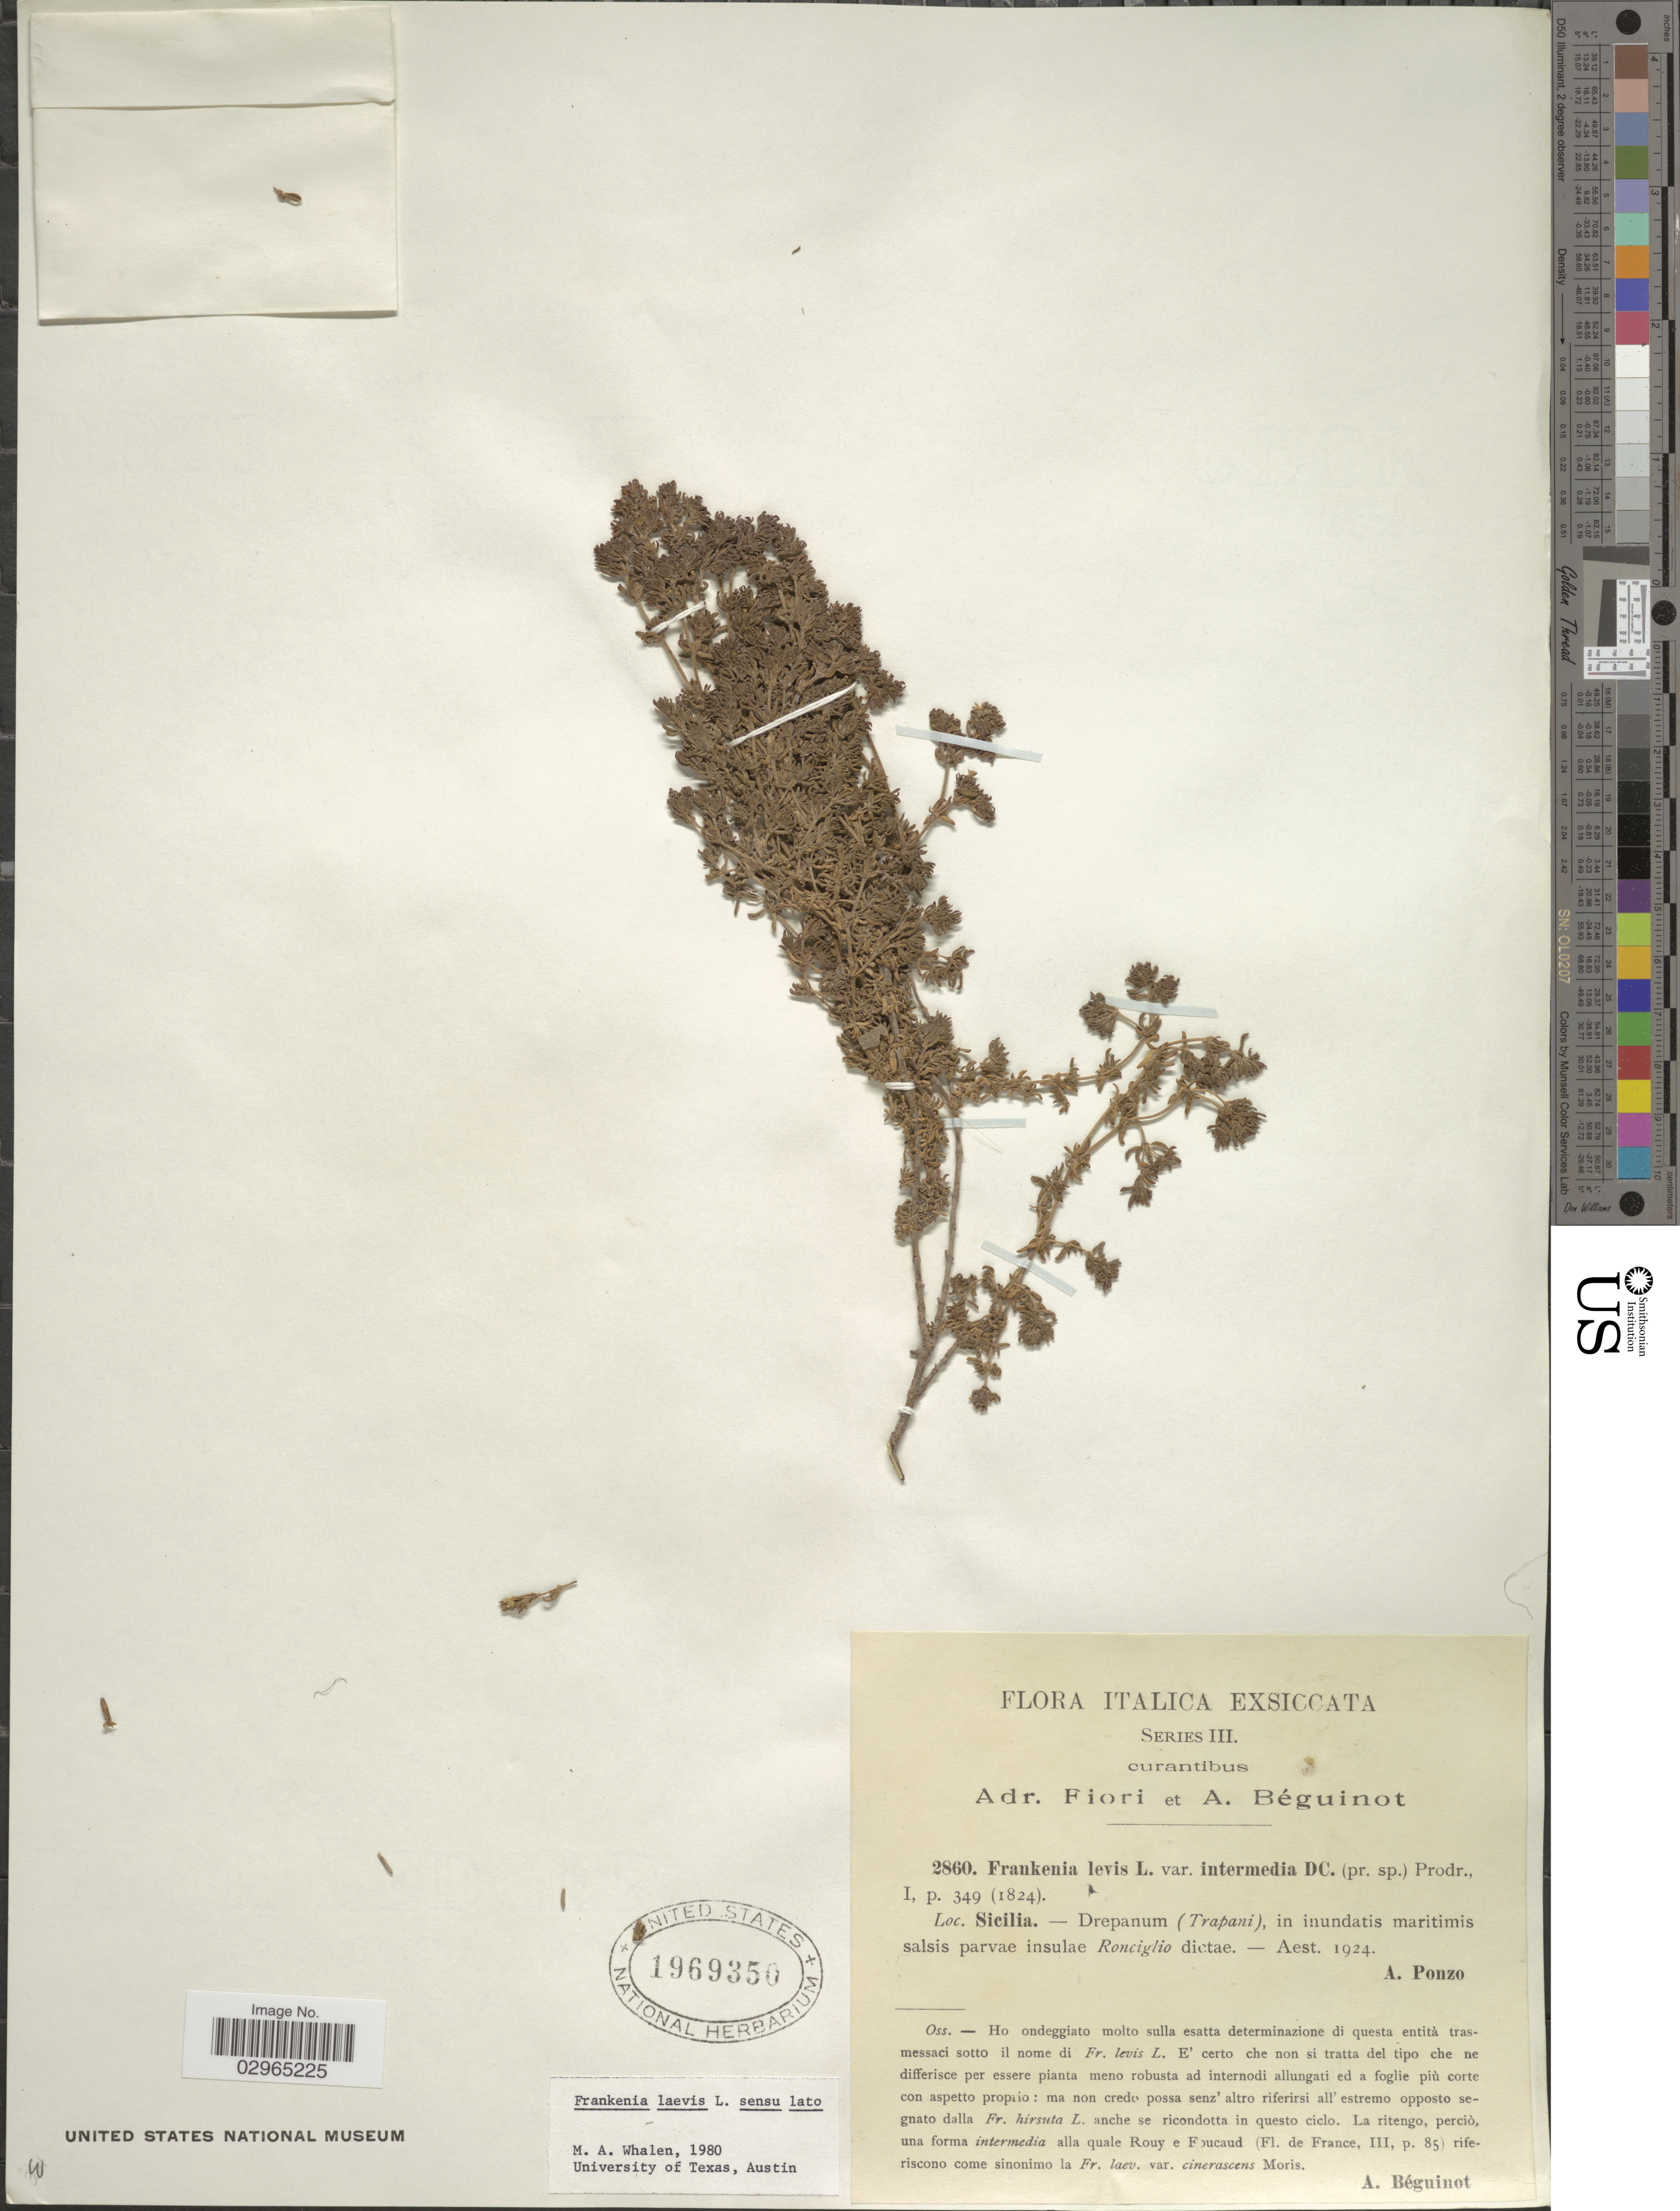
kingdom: Plantae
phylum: Tracheophyta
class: Magnoliopsida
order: Caryophyllales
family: Frankeniaceae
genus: Frankenia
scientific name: Frankenia laevis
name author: L.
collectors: A. Ponzo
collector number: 2860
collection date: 1924-08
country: Italy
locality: Sicilia - Drepanum (Trapani), in inundatis maritimis salsis parvae insulae Ronciglo dictae.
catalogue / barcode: US 1969350